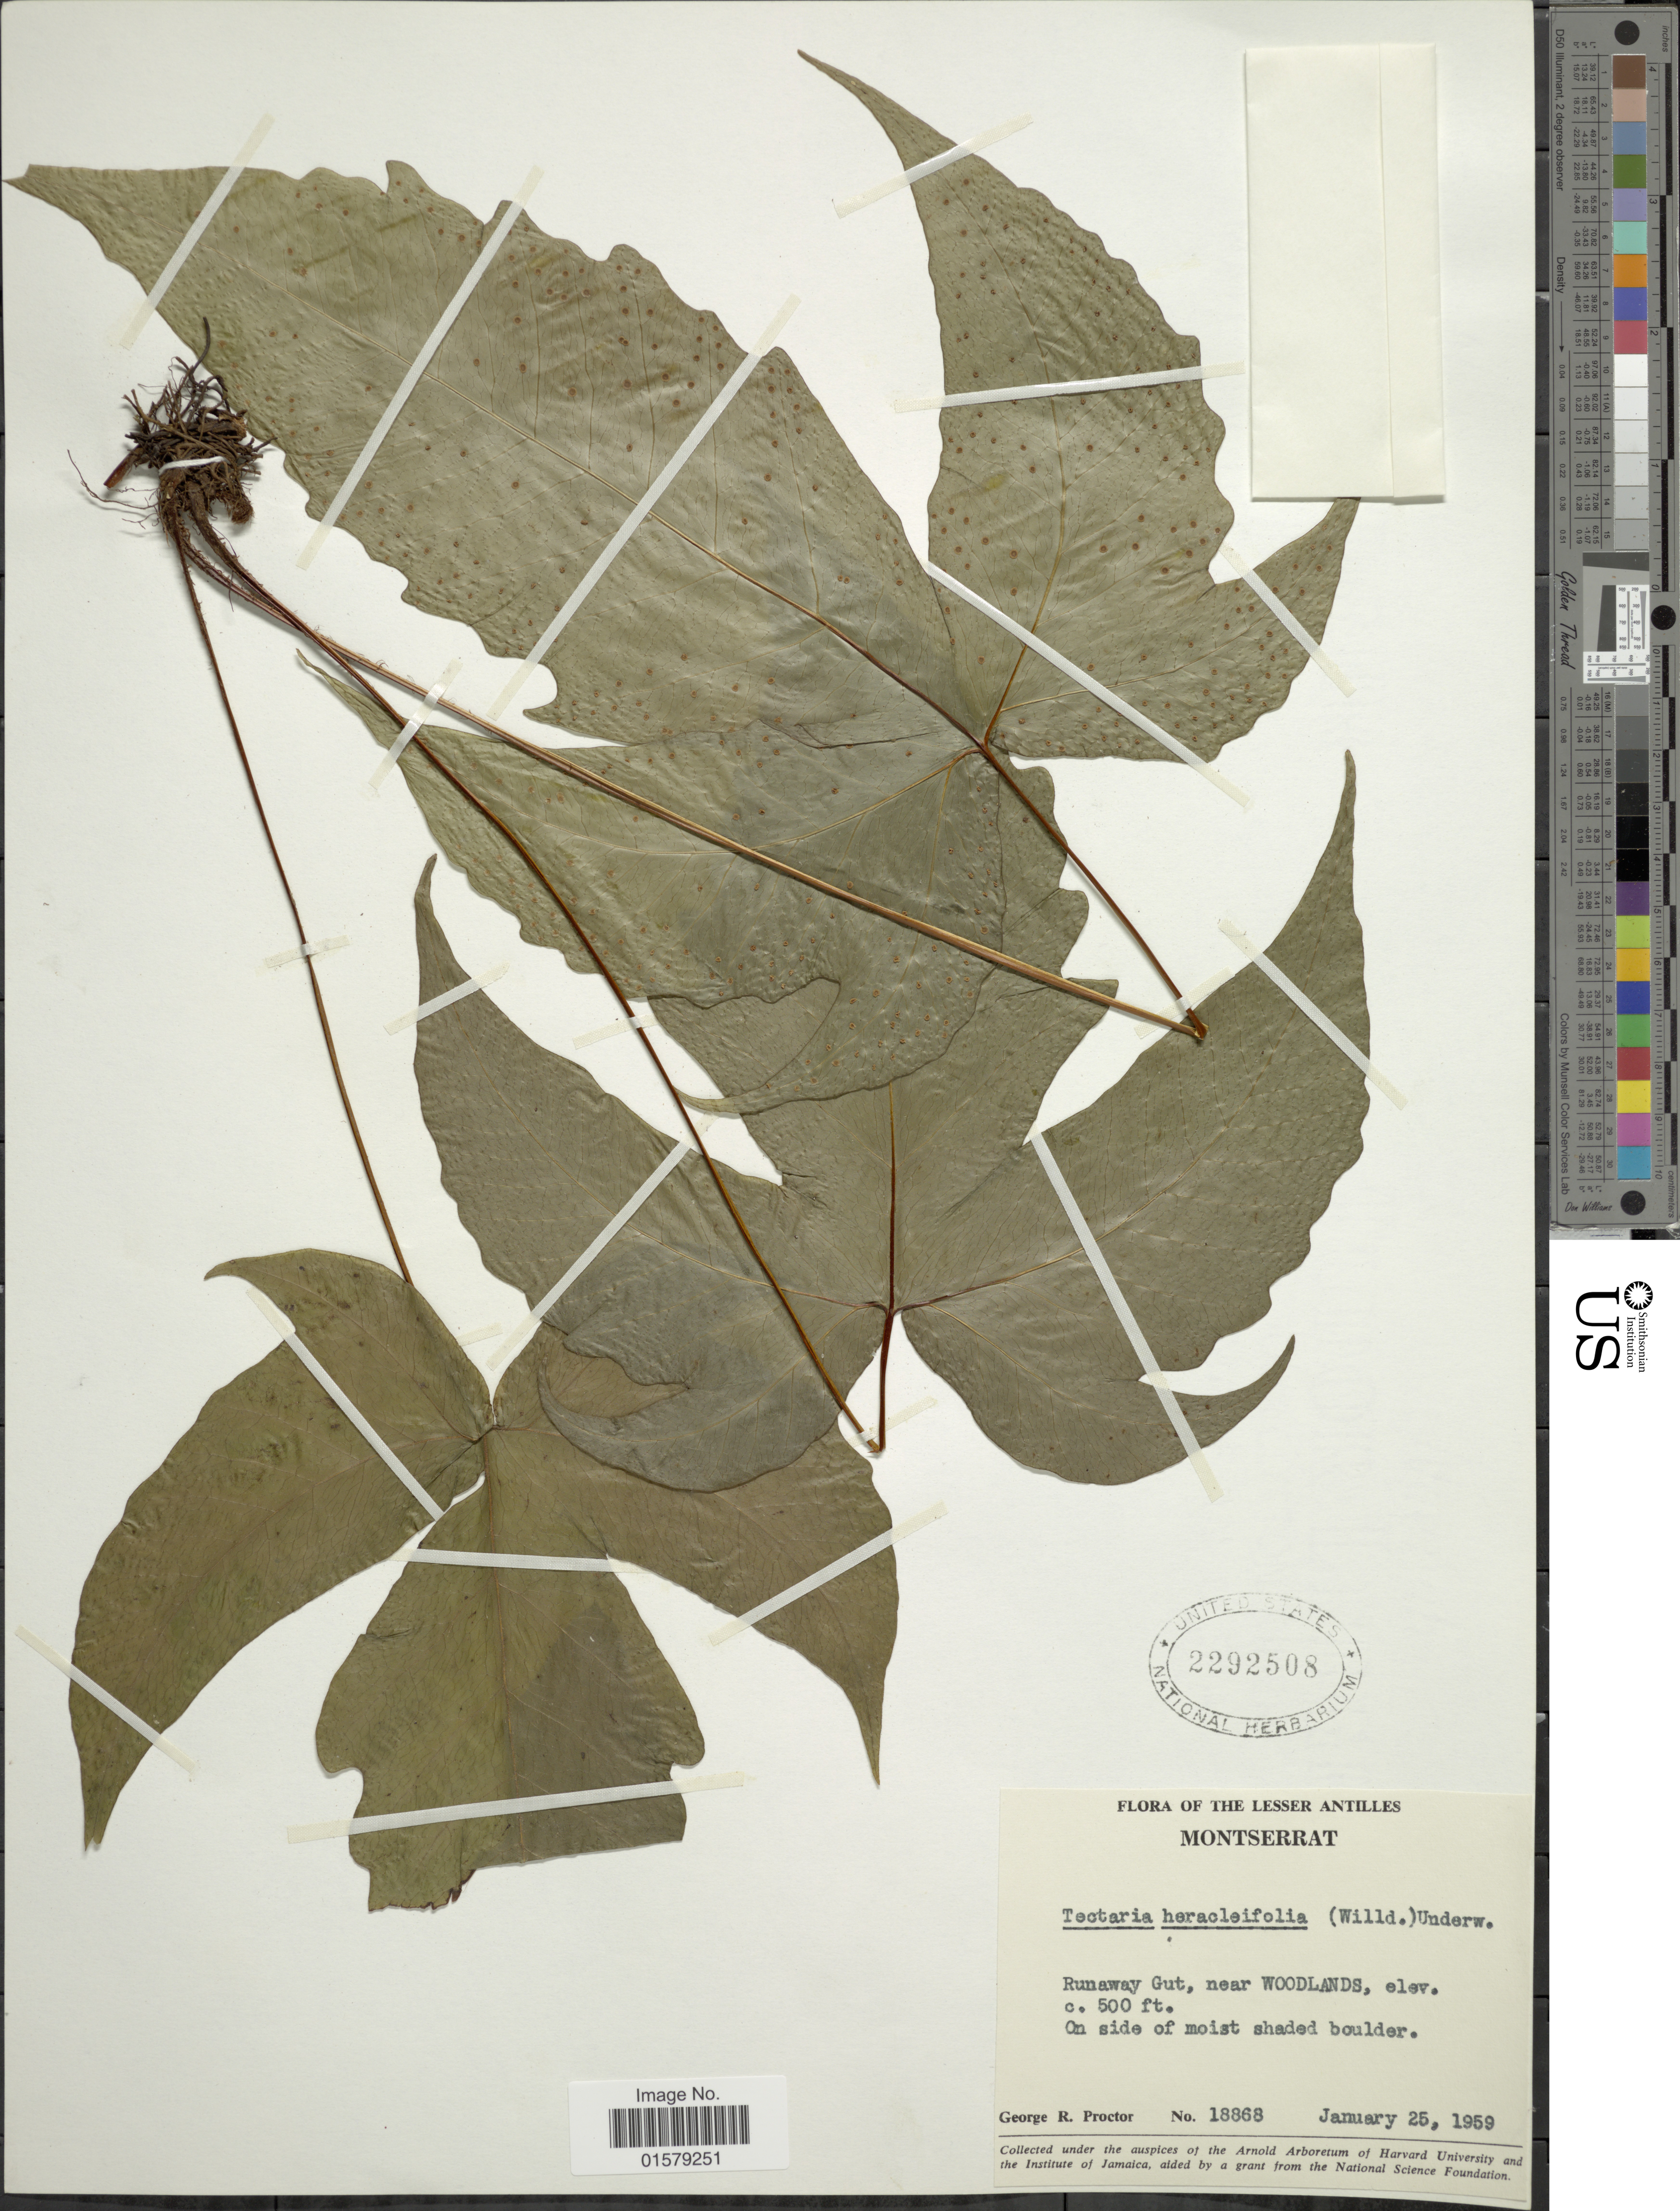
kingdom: Plantae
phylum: Tracheophyta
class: Polypodiopsida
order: Polypodiales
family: Tectariaceae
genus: Tectaria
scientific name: Tectaria heracleifolia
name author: (Willd.) Underw.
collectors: G. Proctor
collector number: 18868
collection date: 1959-01-25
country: Montserrat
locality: The Lesser Antilles, Runaway Gut, near WOODLANDS, on side of moist shaded boulder.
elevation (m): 152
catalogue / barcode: US 2292508